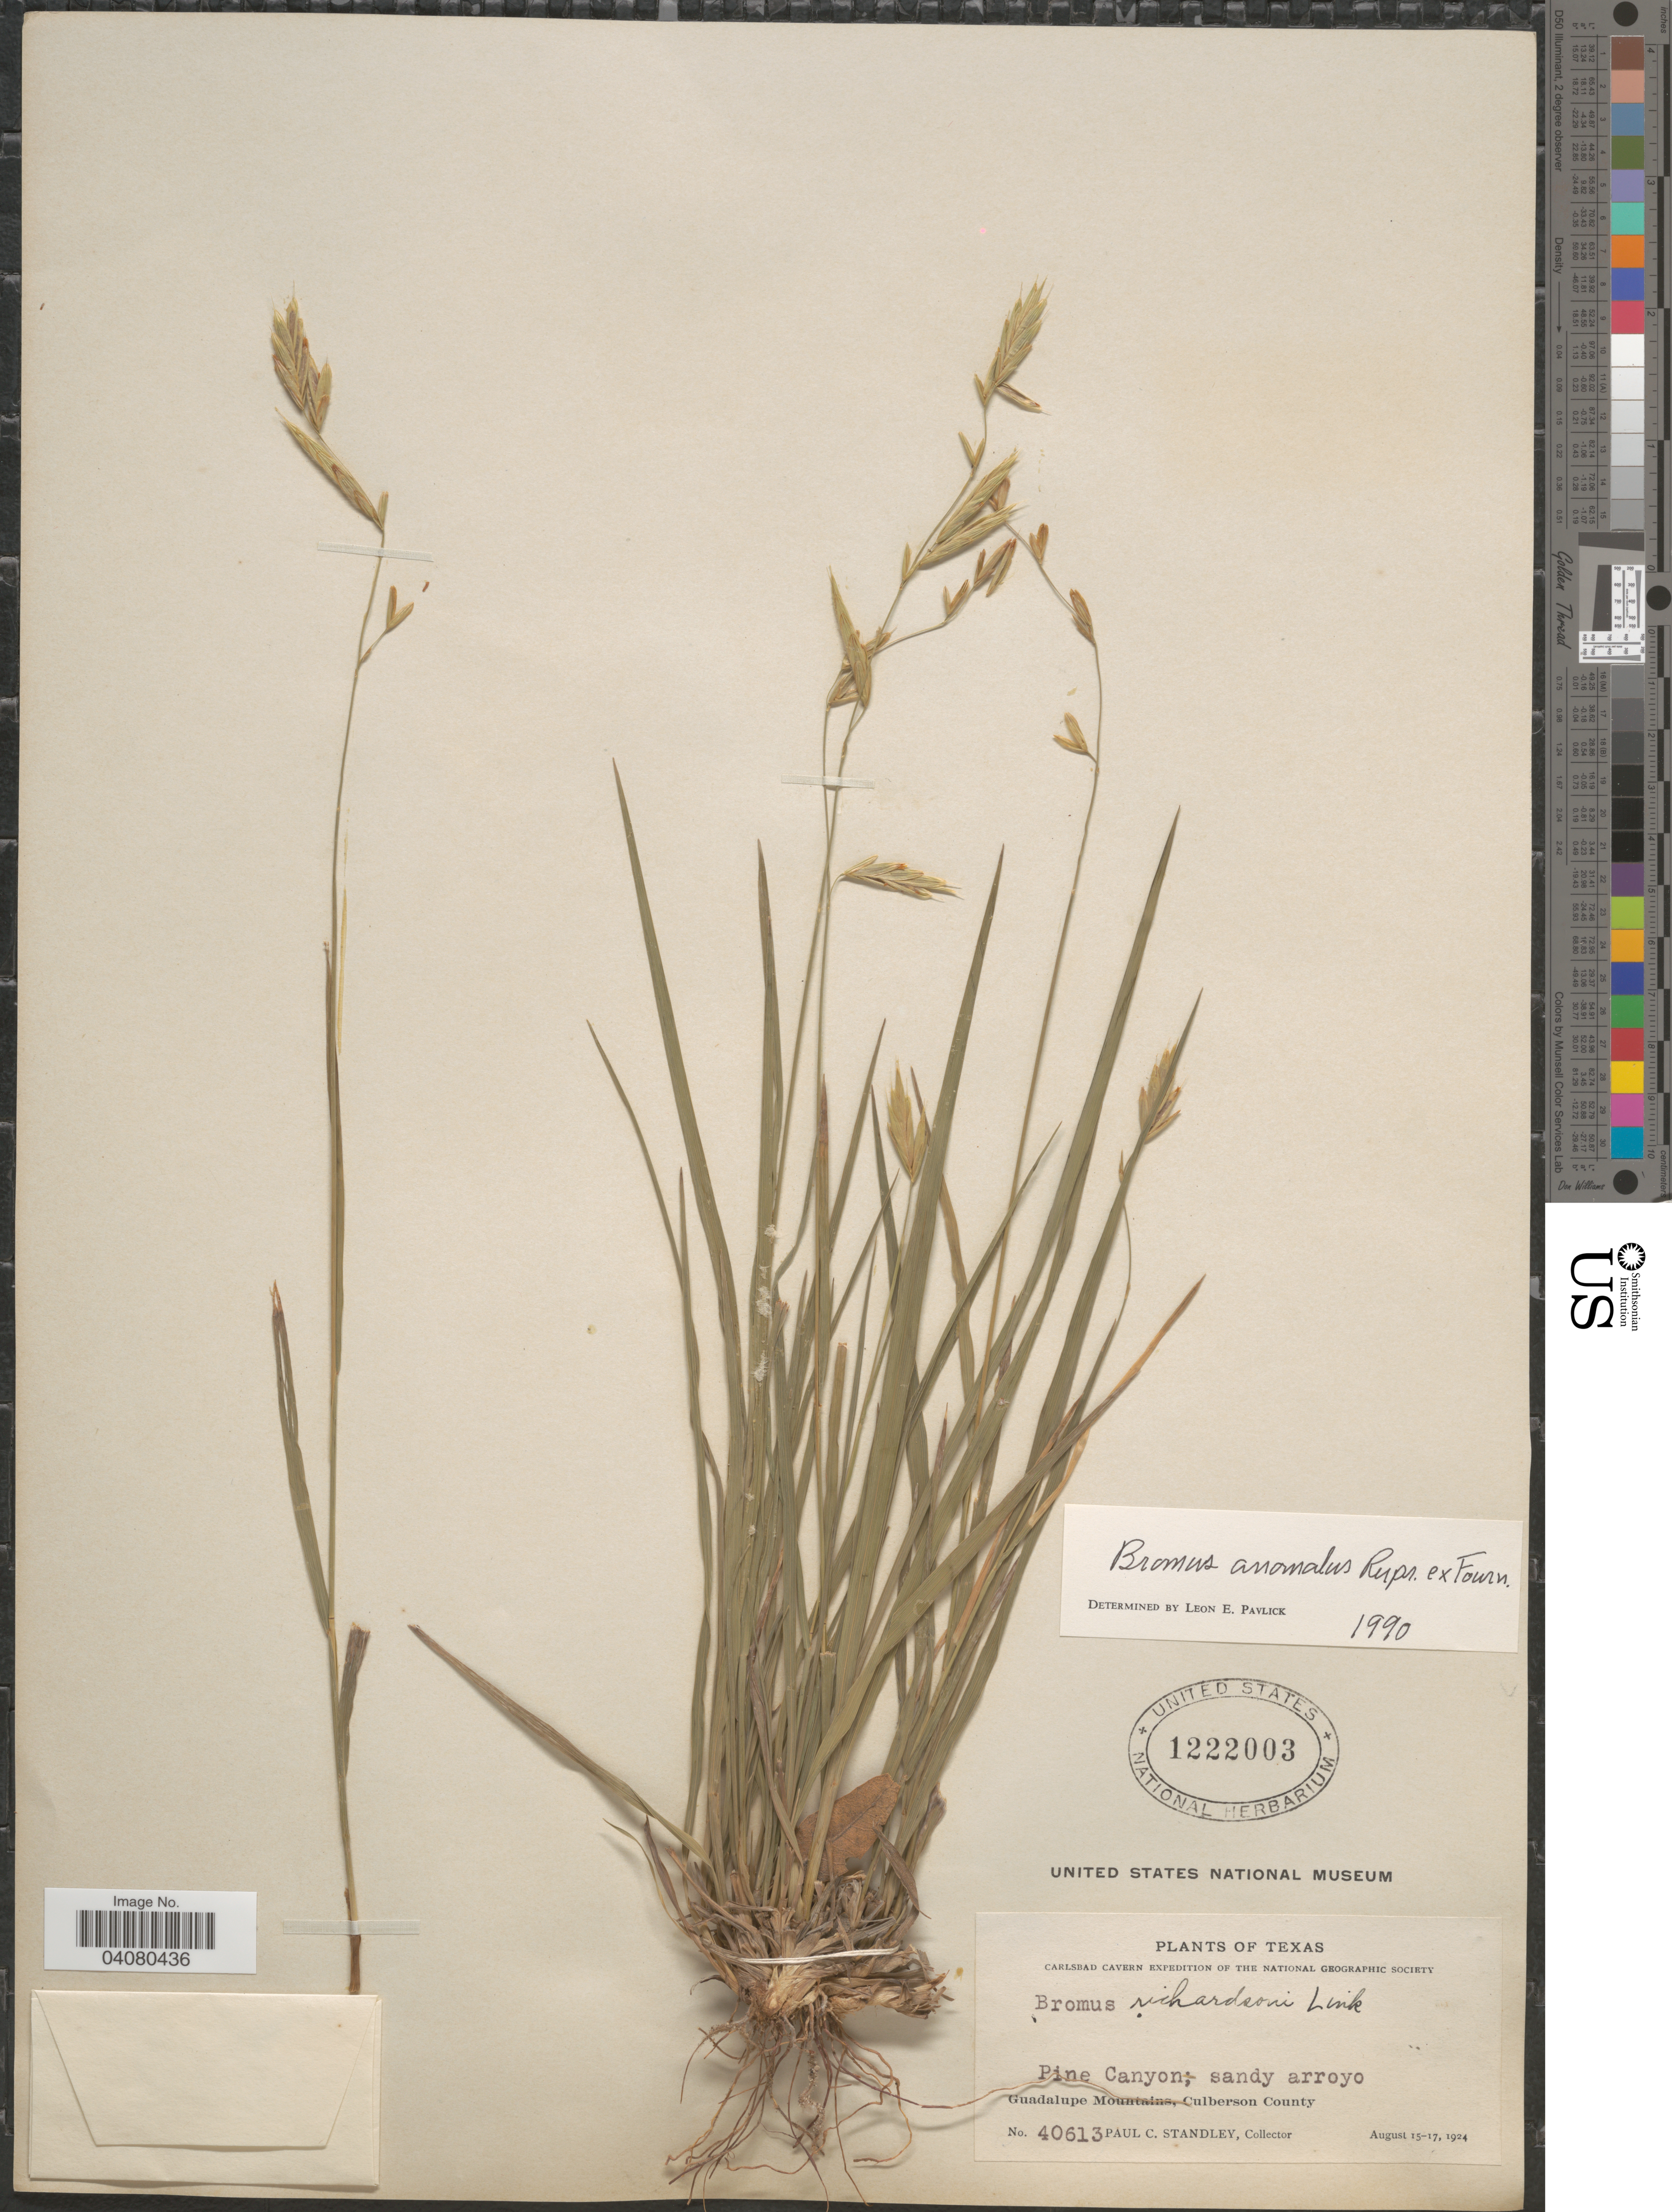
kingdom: Plantae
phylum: Tracheophyta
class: Liliopsida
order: Poales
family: Poaceae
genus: Bromus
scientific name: Bromus anomalus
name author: Rupr. ex E. Fourn.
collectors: P. C. Standley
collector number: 40613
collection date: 1924-08-15/1924-08-17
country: United States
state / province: Texas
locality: Carlsbad Cavern Expedition of the National Geographic Society. Pine Canyon. Guadalupe Mountains, Culberson County.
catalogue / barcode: US 1222003